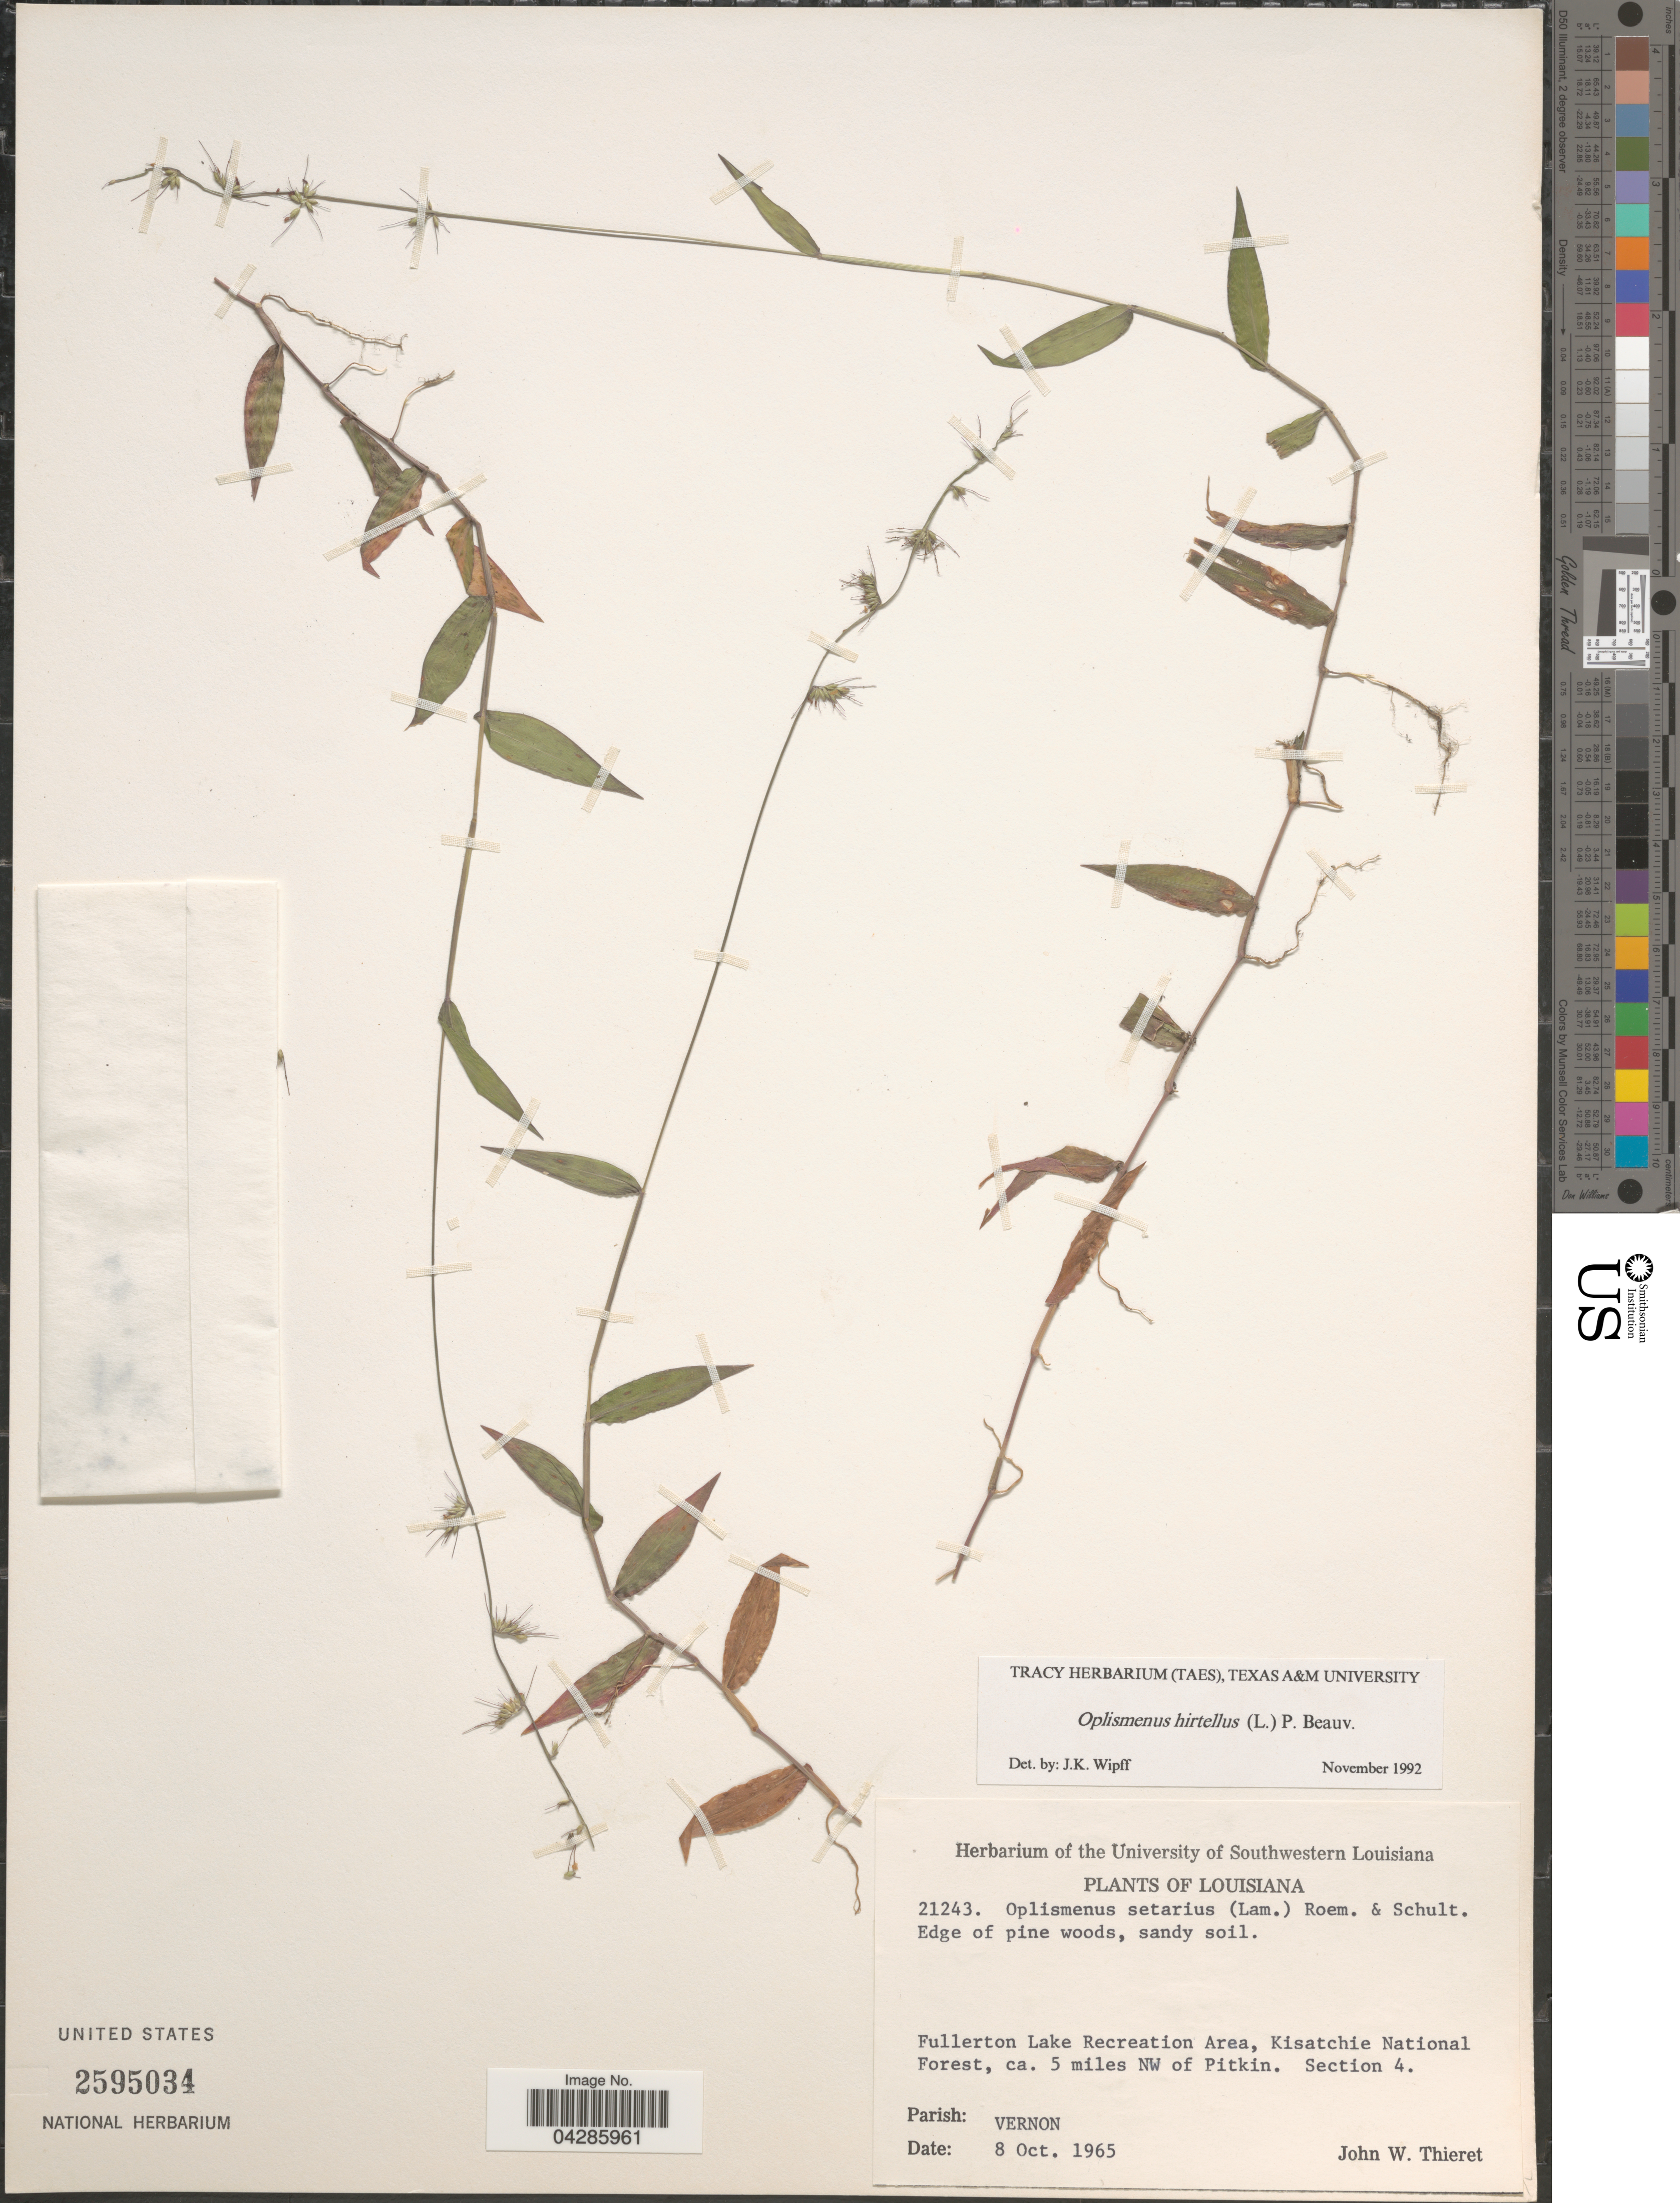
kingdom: Plantae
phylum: Tracheophyta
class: Liliopsida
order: Poales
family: Poaceae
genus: Oplismenus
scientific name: Oplismenus hirtellus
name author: (L.) P. Beauv.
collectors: J. W. Thieret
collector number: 21243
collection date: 1965-10-08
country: United States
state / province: Louisiana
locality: Edge of pine woods, sandy soil. Fullerton Lake Recreation Area, Kisatchie National Forest, ca. 5 miles NW of Pitkin. Section 4. Parish: Vernon.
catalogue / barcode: US 2595034